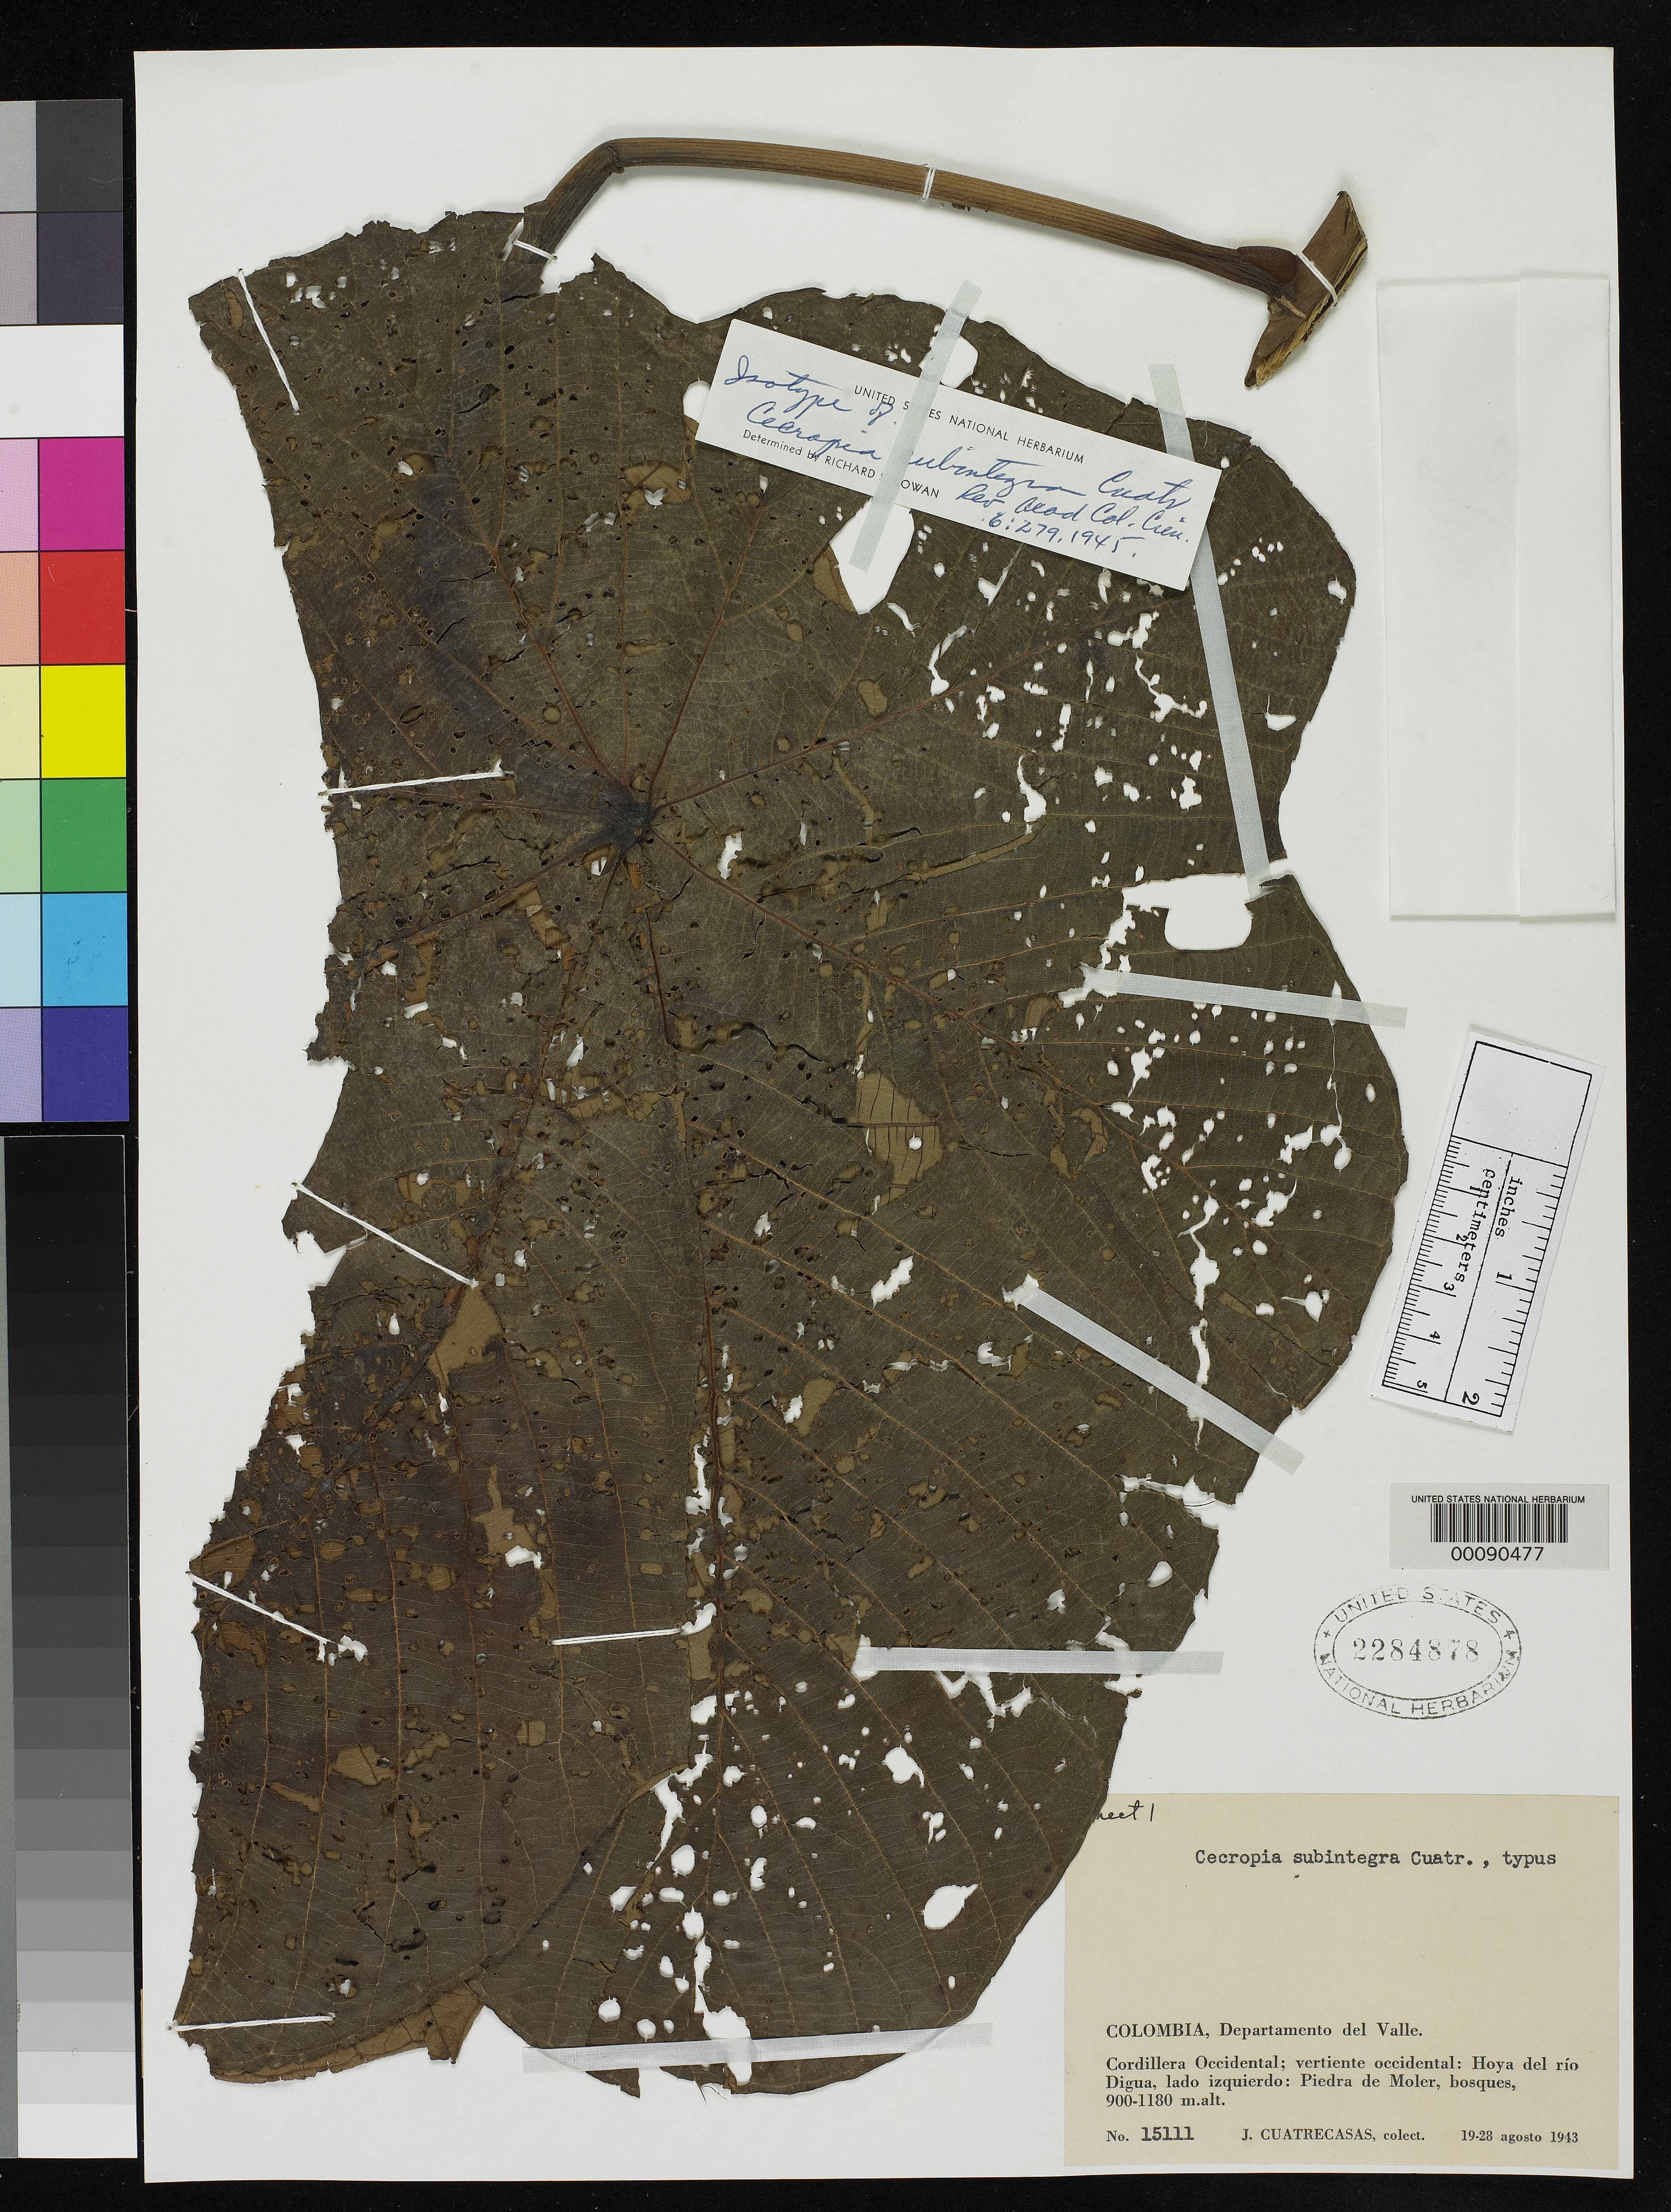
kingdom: Plantae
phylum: Tracheophyta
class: Magnoliopsida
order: Rosales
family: Urticaceae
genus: Cecropia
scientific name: Cecropia subintegra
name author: Cuatrec.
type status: Isotype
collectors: J. Cuatrecasas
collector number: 15111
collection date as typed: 19 Aug 1943 to 28 Aug 1943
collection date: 1943-08-19/1943-08-28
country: Colombia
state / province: Valle del Cauca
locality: Hoya del Rio Digua, Piedra de Moler.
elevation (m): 900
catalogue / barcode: US 2284878